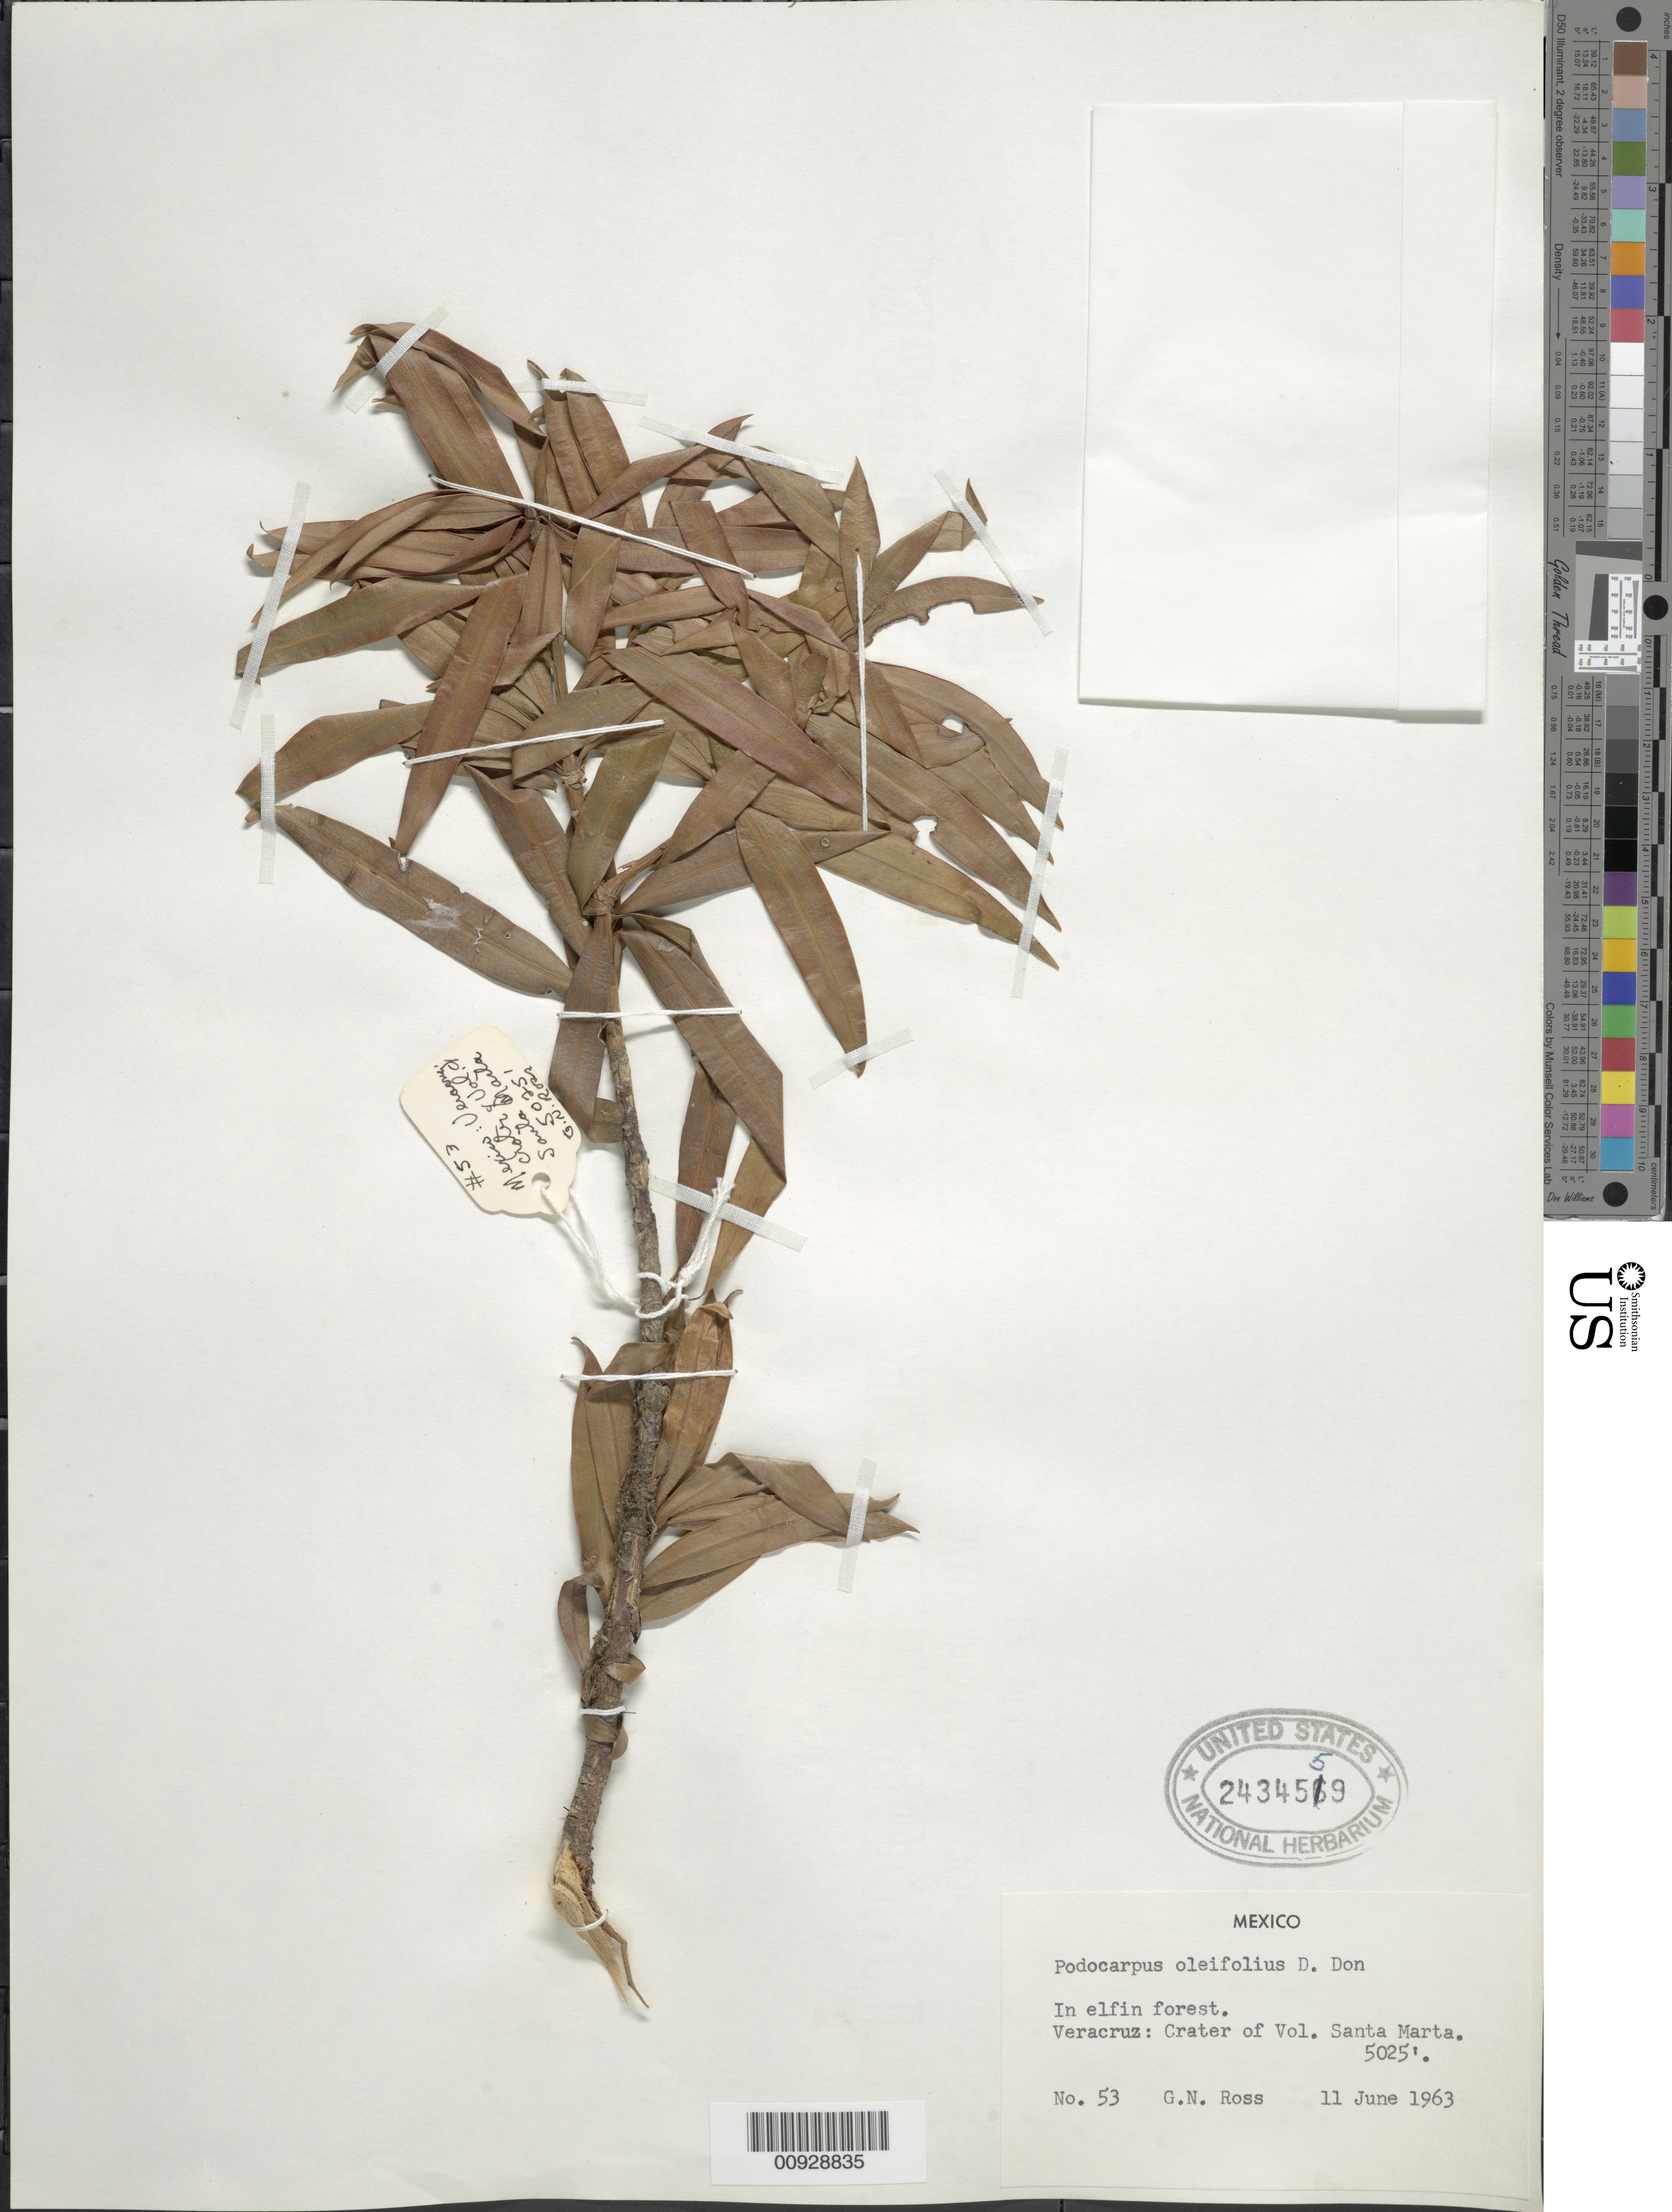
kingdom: Plantae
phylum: Tracheophyta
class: Pinopsida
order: Pinales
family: Podocarpaceae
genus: Podocarpus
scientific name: Podocarpus oleifolius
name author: D. Don ex Lamb.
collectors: G. N. Ross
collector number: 53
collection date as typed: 11 Jun 1963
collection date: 1963-06-11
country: Mexico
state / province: Veracruz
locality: Veracruz: Crater of Vol. Santa Marta.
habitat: Elfin forest.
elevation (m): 1532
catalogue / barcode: US 2434559